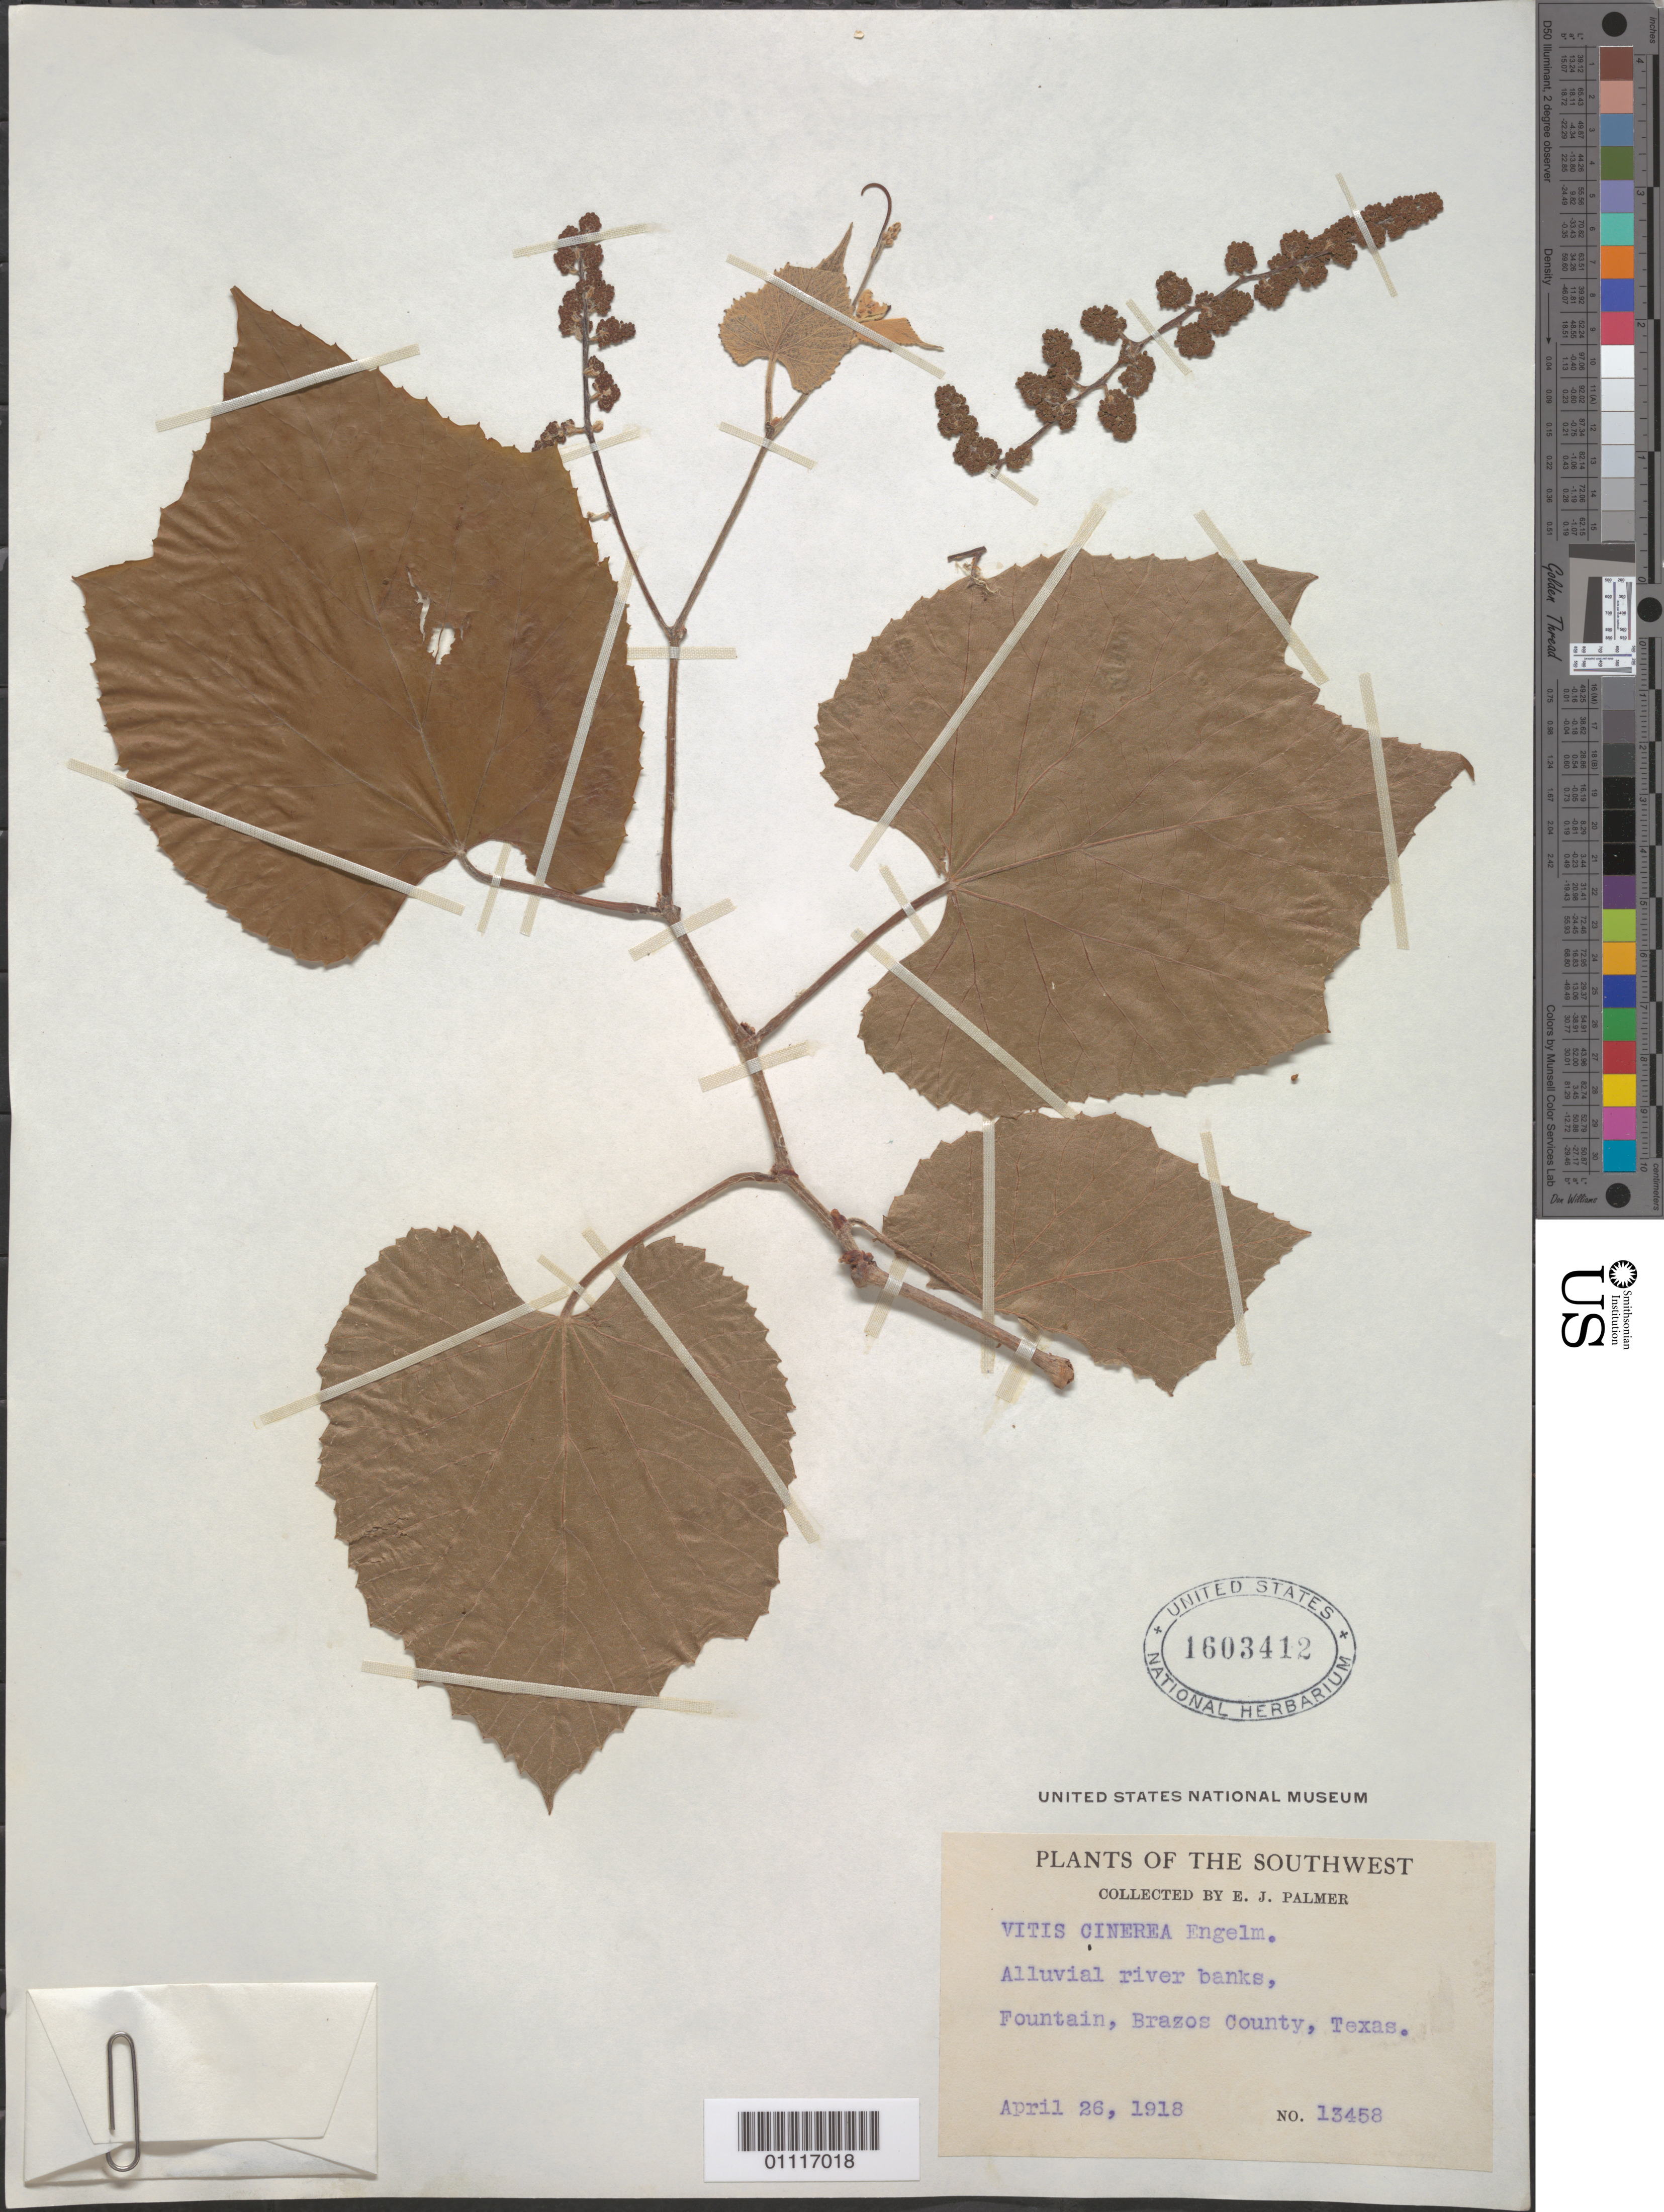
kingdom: Plantae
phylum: Tracheophyta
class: Magnoliopsida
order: Vitales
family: Vitaceae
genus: Vitis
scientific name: Vitis cinerea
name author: (Engelm.) Millardet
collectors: E. J. Palmer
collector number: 13458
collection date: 1918-04-26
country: United States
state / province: Texas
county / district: Brazos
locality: Alluvial river banks, Fountain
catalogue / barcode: US 1603412